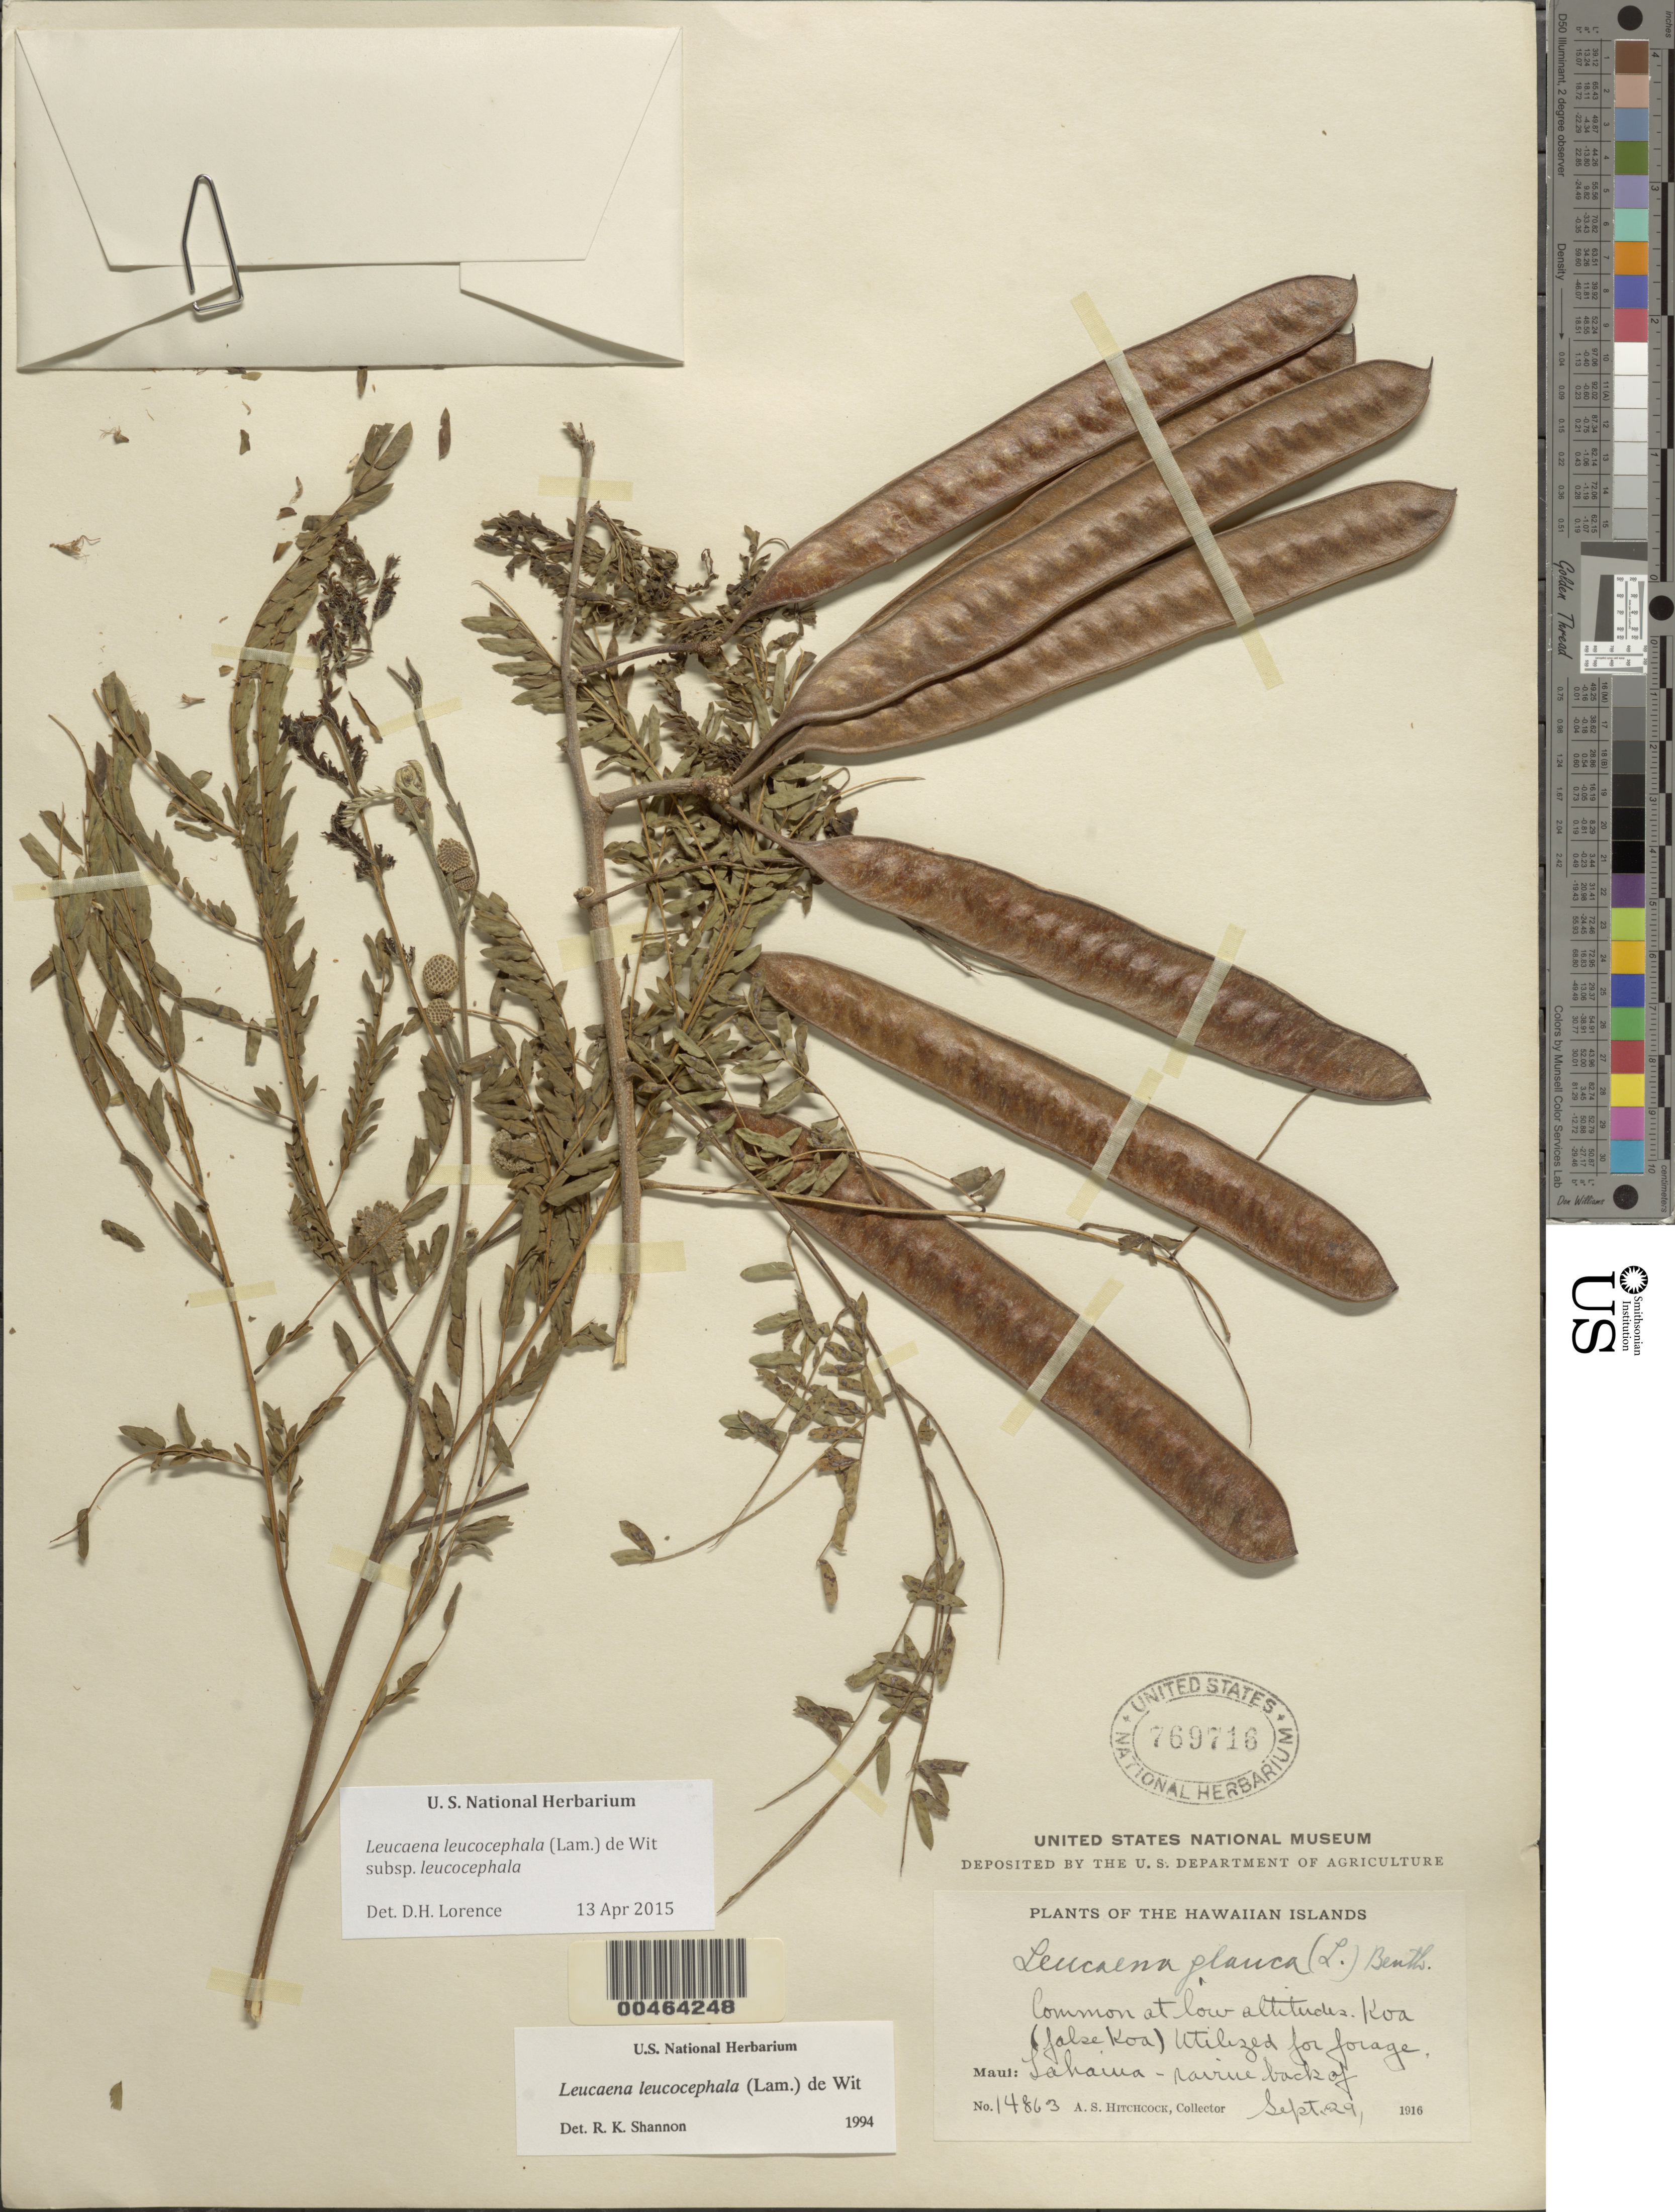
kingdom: Plantae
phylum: Tracheophyta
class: Magnoliopsida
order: Fabales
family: Fabaceae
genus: Leucaena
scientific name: Leucaena leucocephala subsp. leucocephala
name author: (Lam.) de Wit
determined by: Lorence, David H., (PTBG), National Tropical Botanical Garden (UNITED STATES)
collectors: A. S. Hitchcock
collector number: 14863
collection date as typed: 29 Sep 1916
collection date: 1916-09-29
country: United States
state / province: Hawaii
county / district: Maui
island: Maui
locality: Lahaina - ravine back of.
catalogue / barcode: US 769716